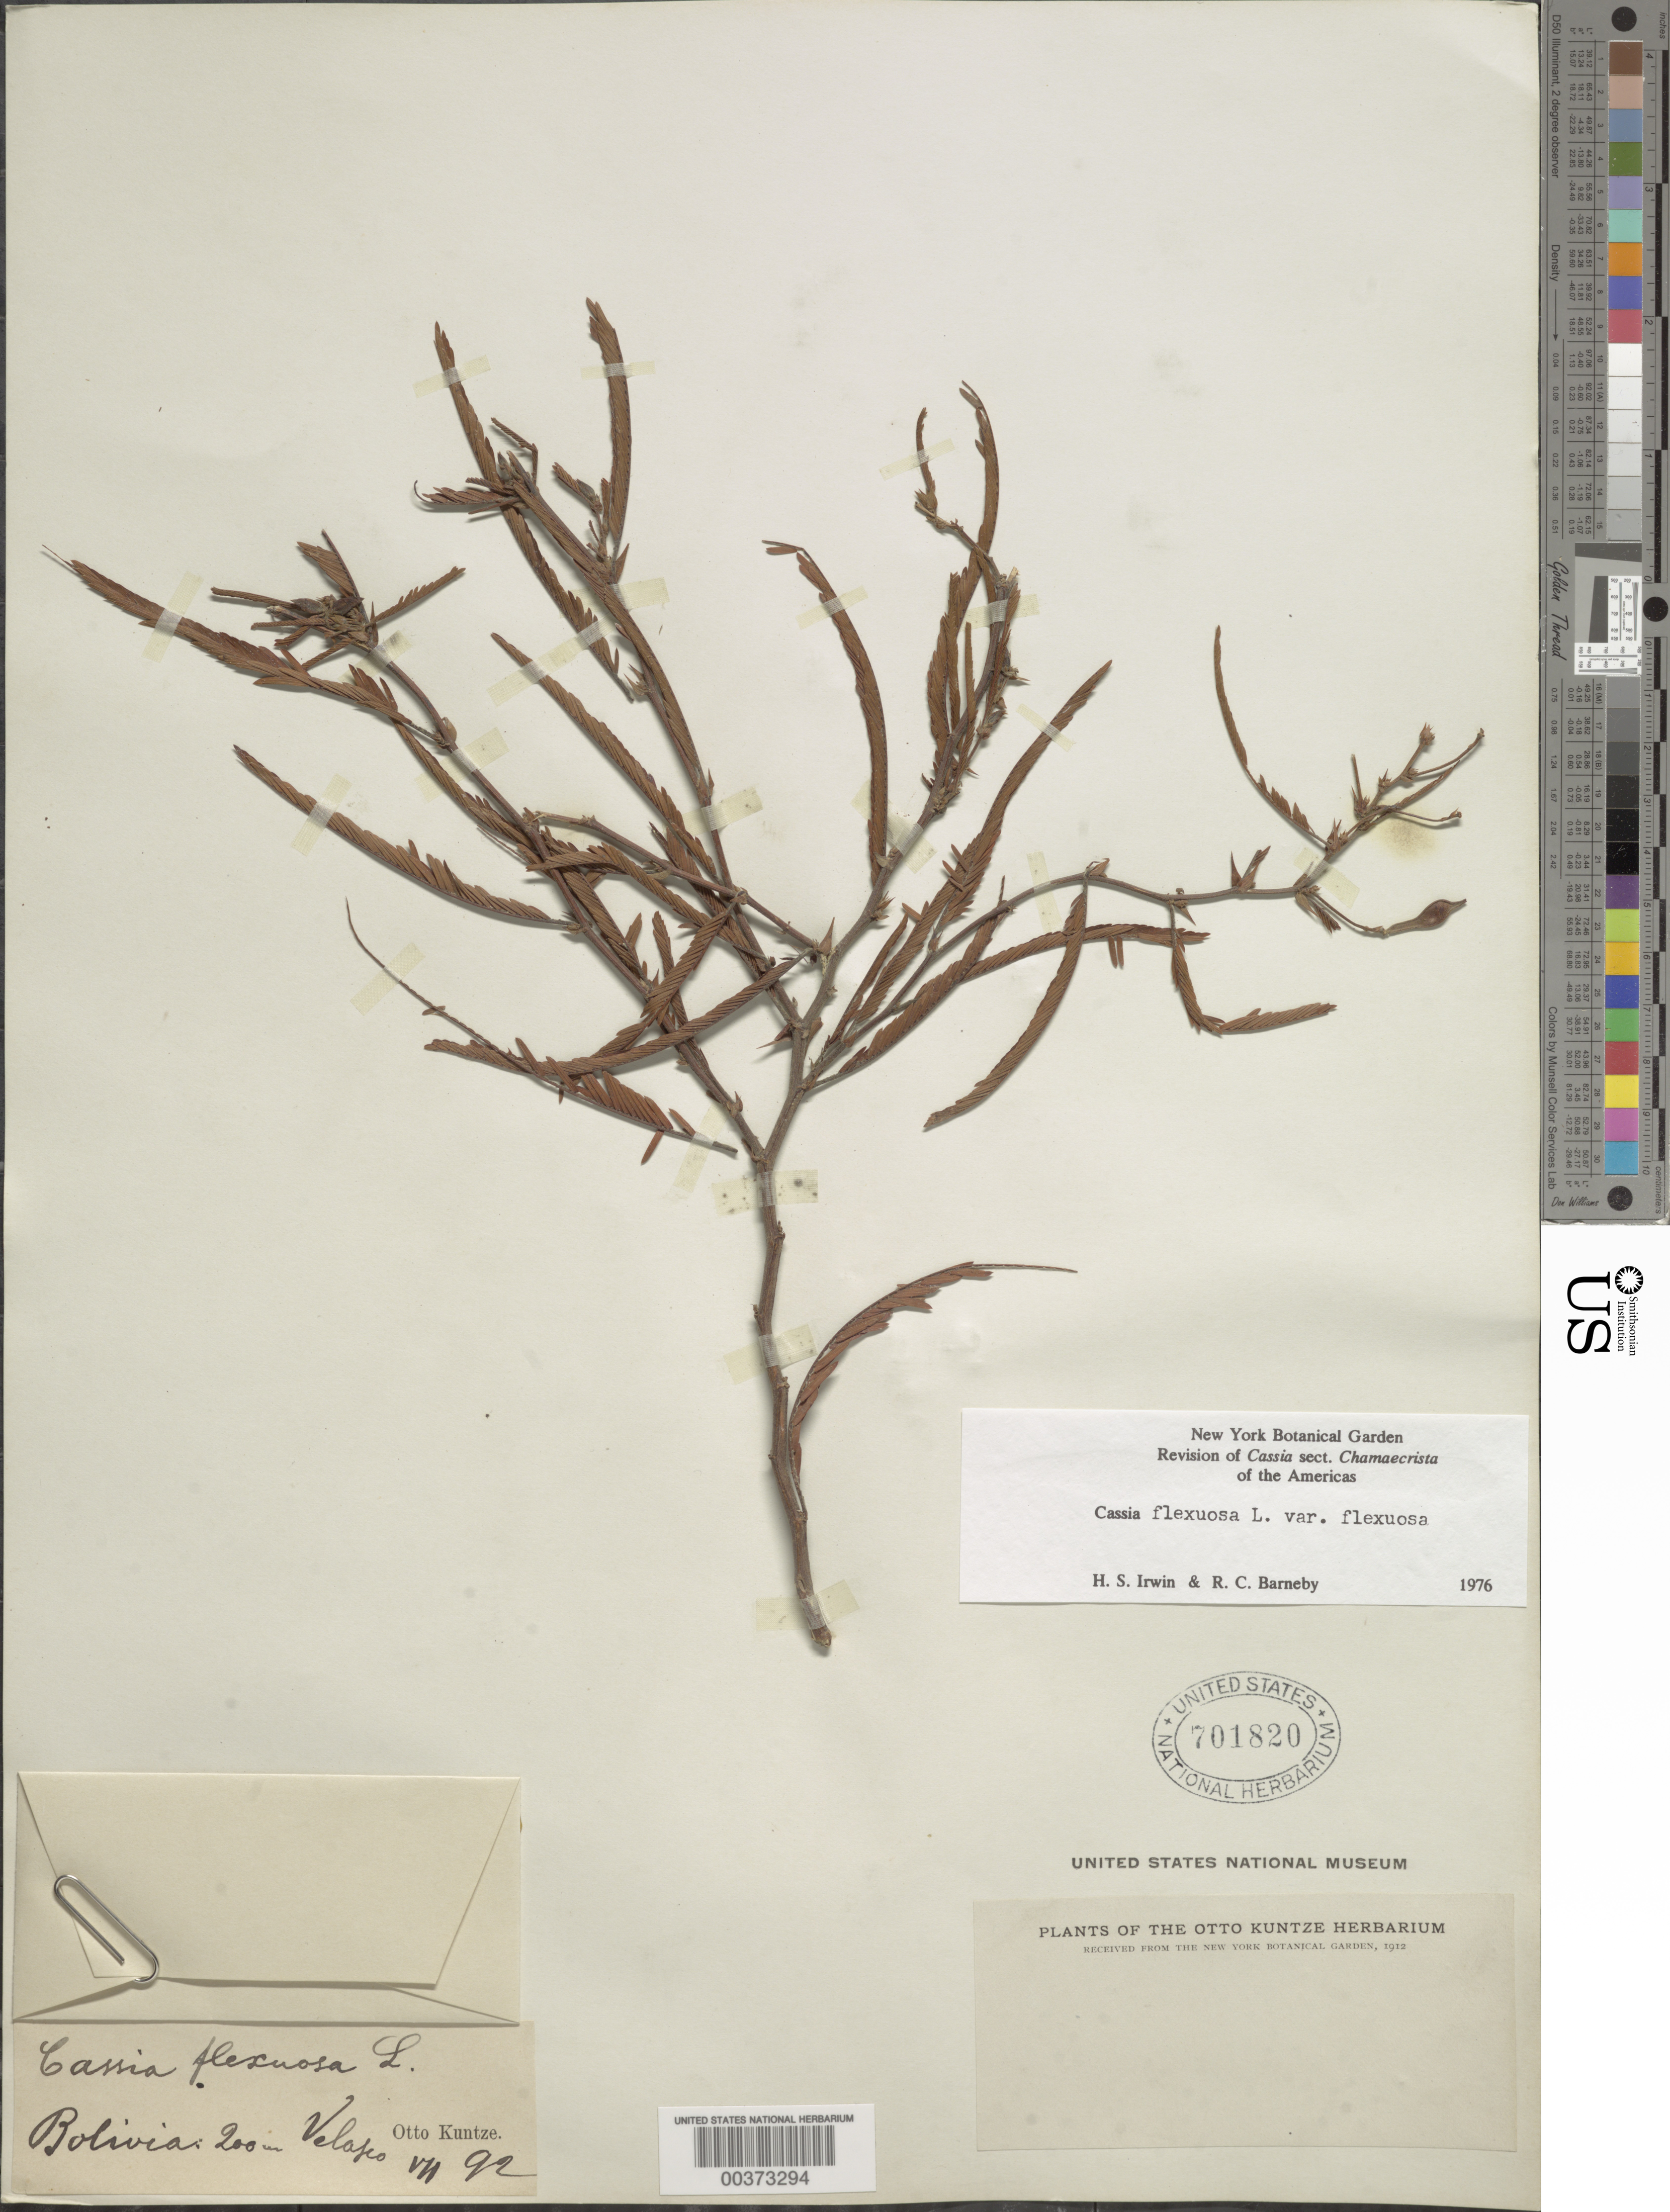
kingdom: Plantae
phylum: Tracheophyta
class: Magnoliopsida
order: Fabales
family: Fabaceae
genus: Chamaecrista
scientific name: Chamaecrista flexuosa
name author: (L.) Greene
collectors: C.E.O. Kuntze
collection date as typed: Jul 1892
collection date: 1892-07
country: Bolivia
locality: Velopo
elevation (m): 200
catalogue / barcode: US 701820